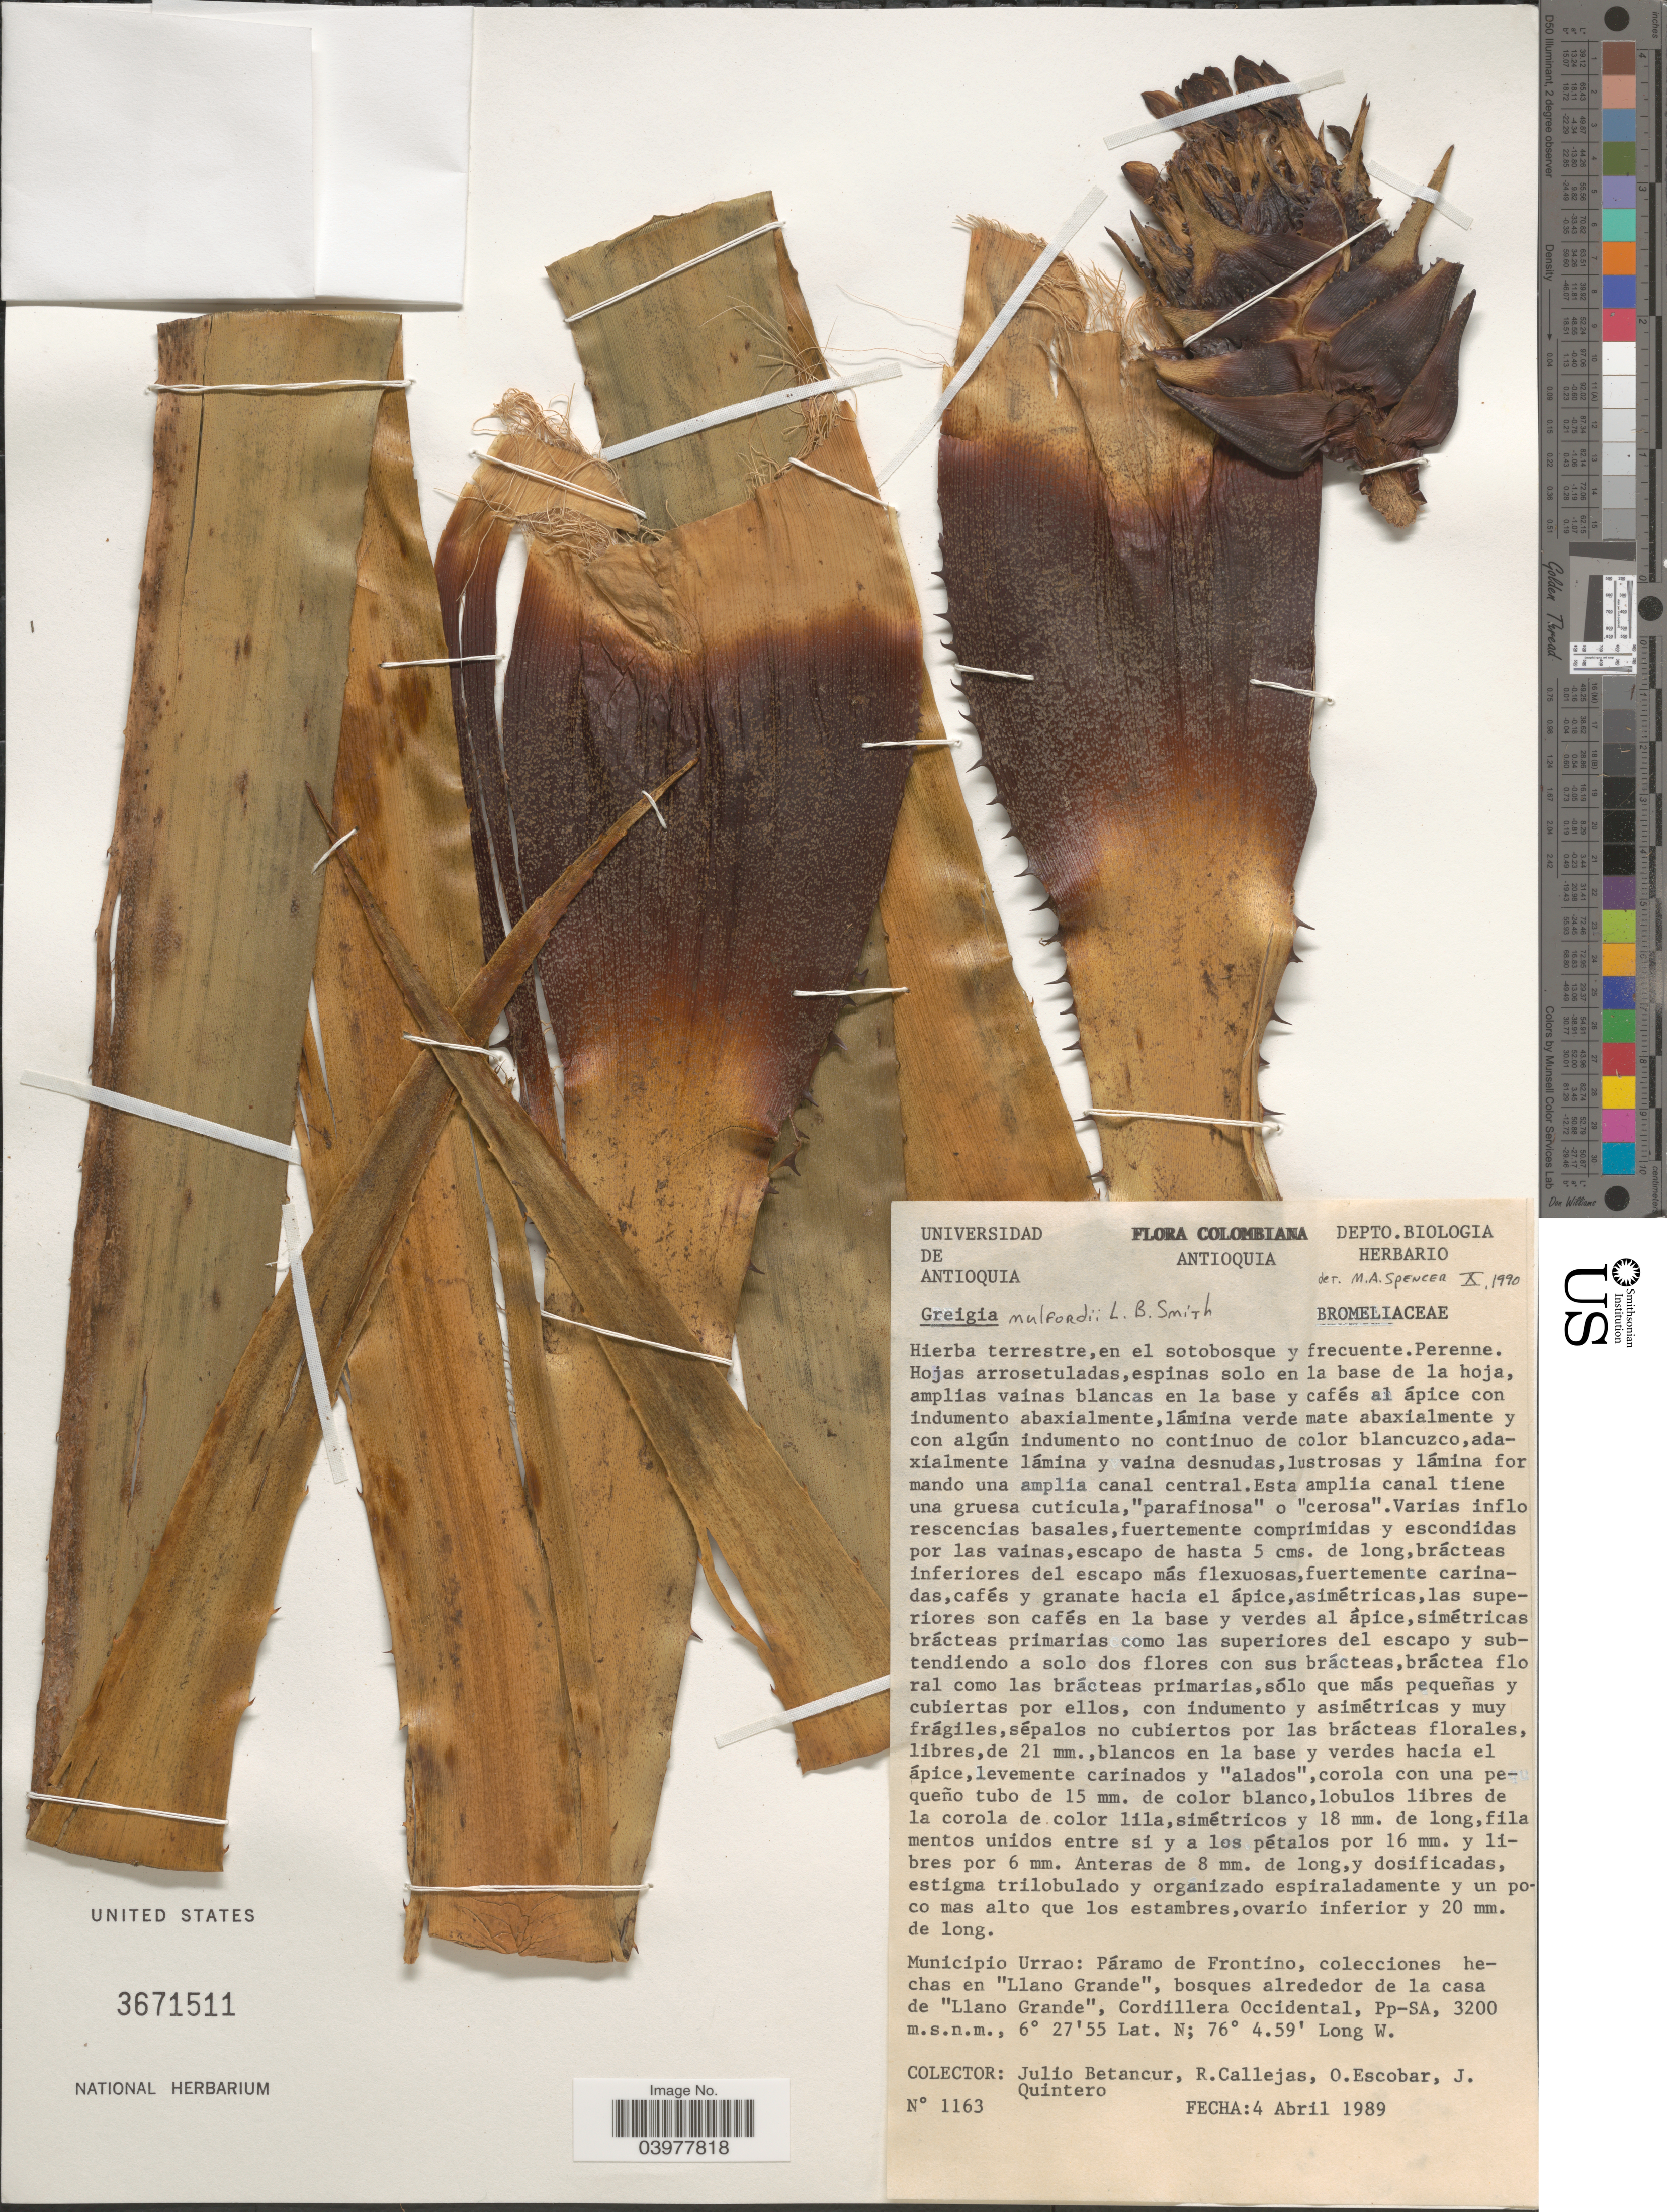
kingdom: Plantae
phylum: Tracheophyta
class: Liliopsida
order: Poales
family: Bromeliaceae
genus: Greigia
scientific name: Greigia mulfordii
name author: L.B. Sm.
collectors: J. Betancur, R. Callejas, O. Escobar & J. Quintero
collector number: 1163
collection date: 1989-04-04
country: Colombia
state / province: Antioquia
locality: Municipio Urrao: Páramo de Frontino, hechas en "Llano Grande", bosques alrededores de la casa de "Llano Grande", Cordillera Occidental.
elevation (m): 3200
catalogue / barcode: US 3671511